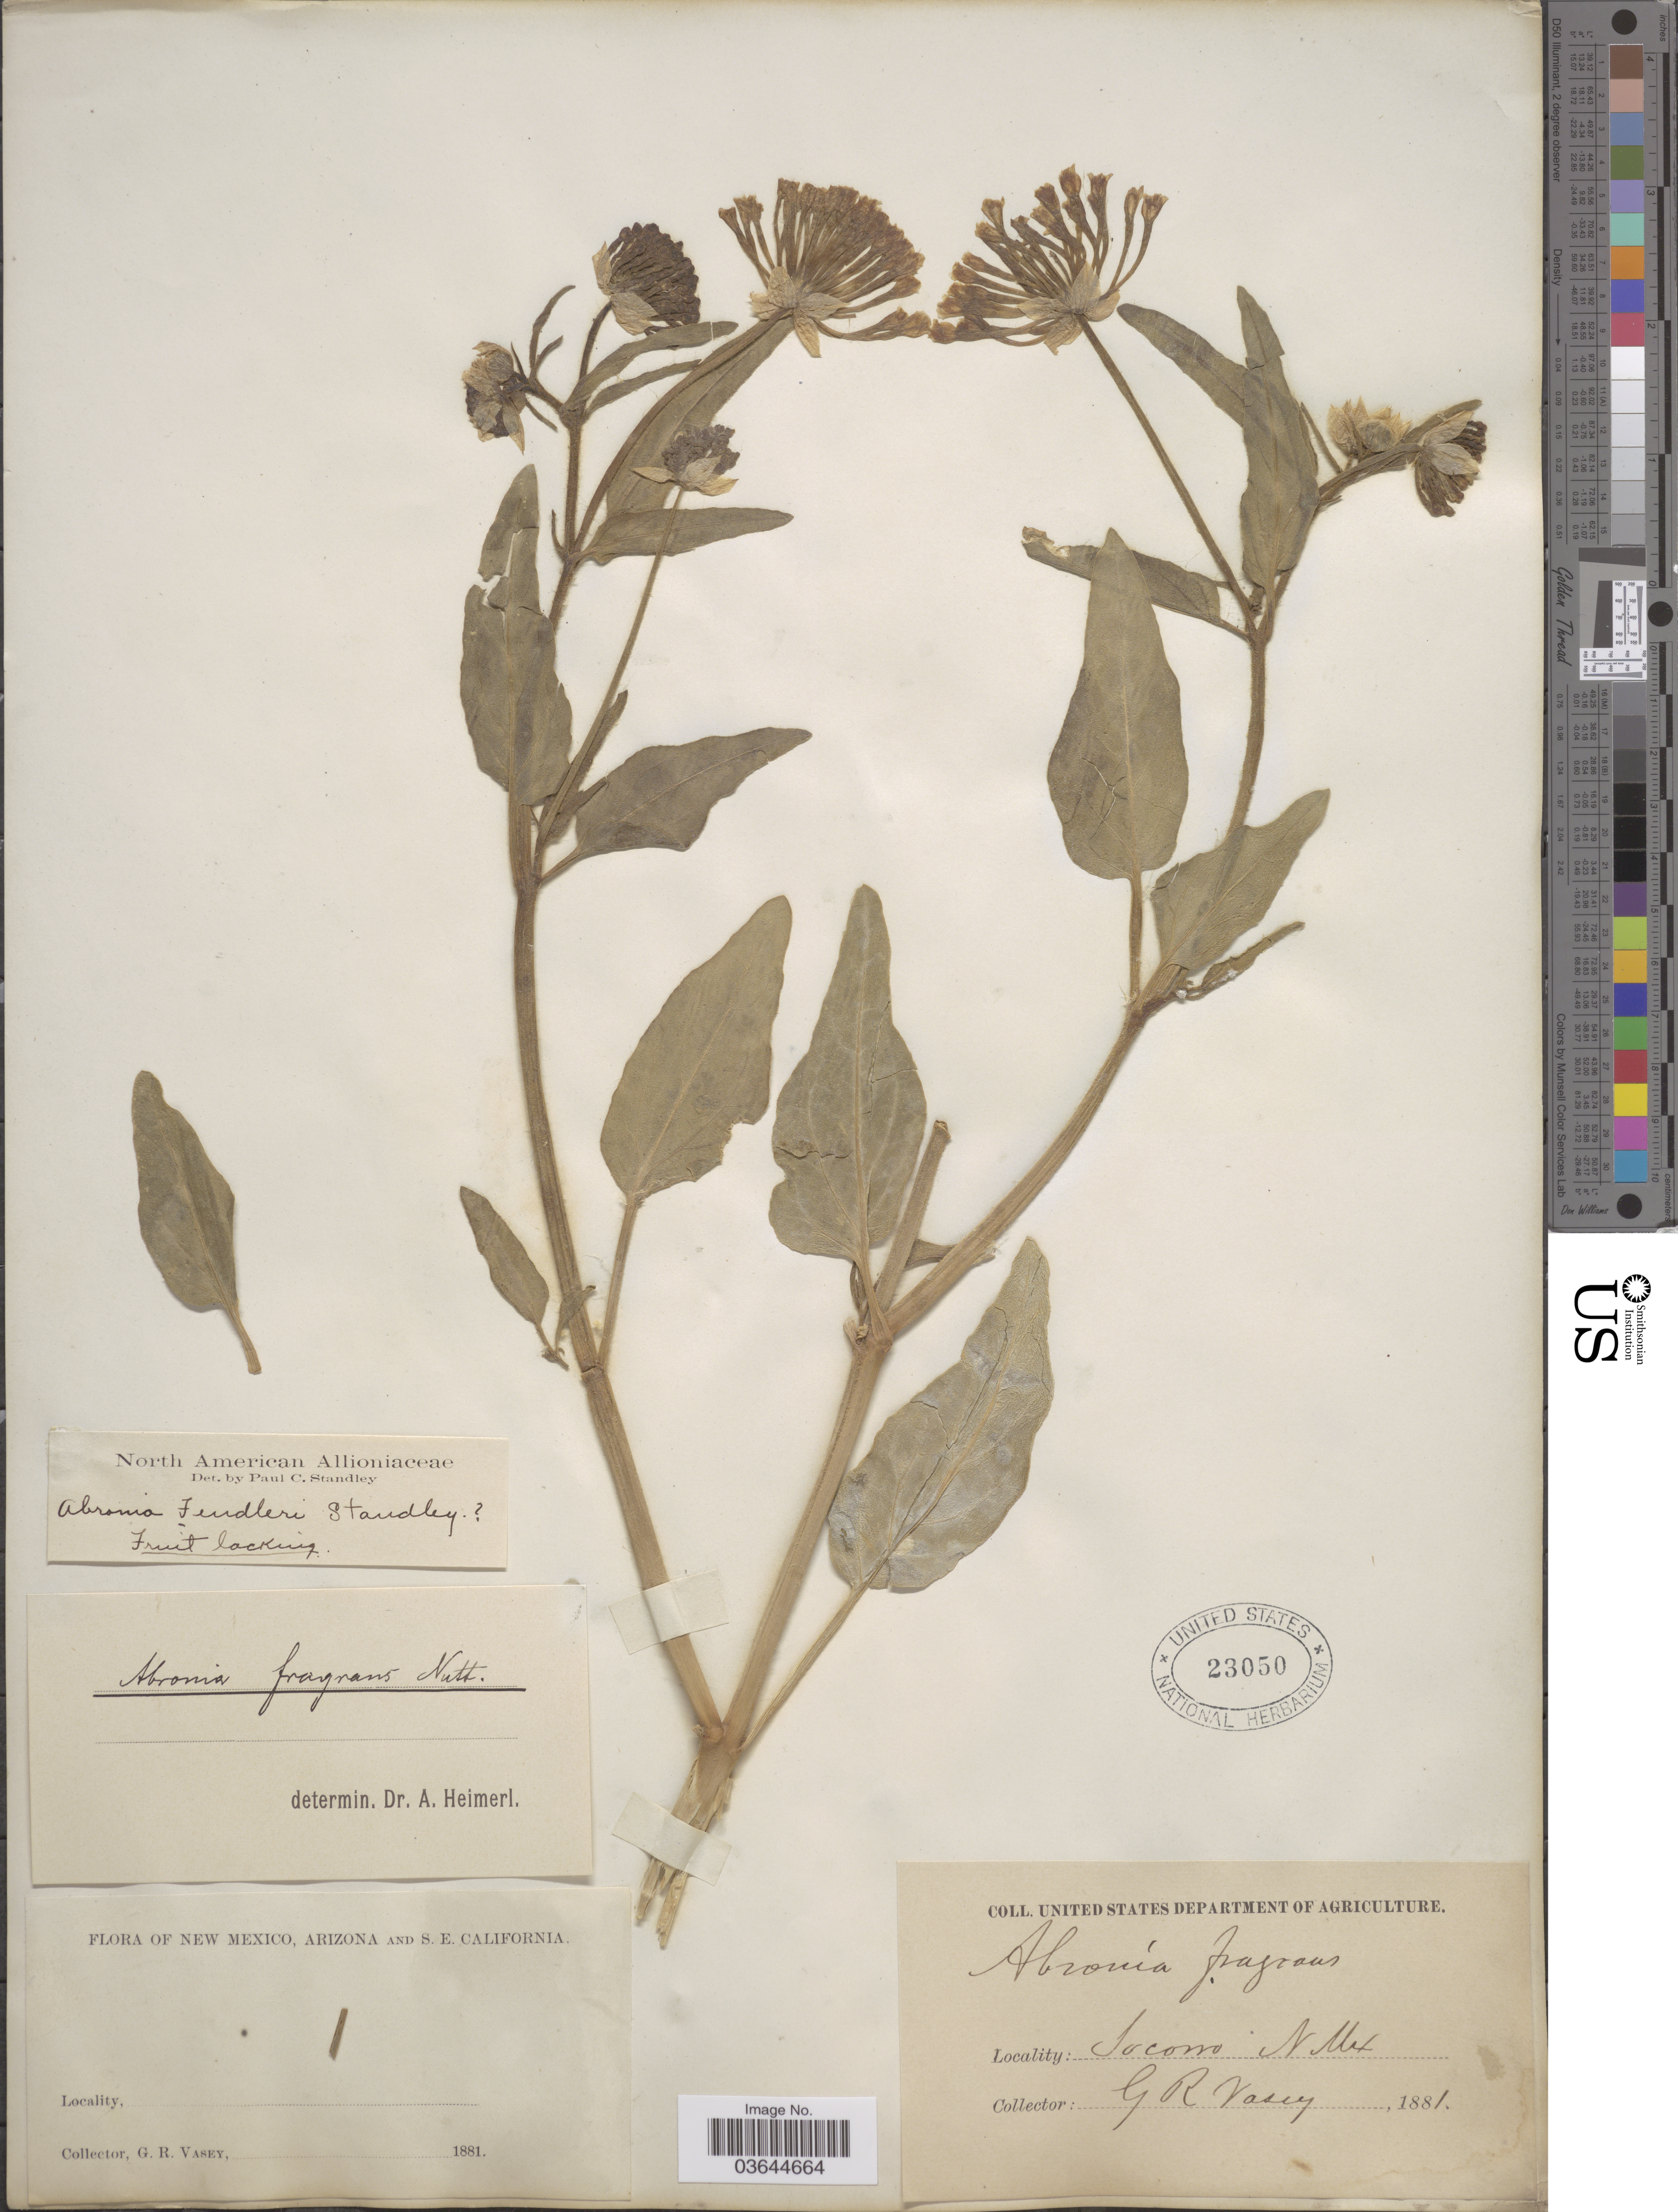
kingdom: Plantae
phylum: Tracheophyta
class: Magnoliopsida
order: Caryophyllales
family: Nyctaginaceae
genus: Abronia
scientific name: Abronia fragrans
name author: Nutt. ex Hook.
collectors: G. R. Vasey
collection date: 1881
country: United States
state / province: New Mexico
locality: Socorro.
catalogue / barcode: US 23050